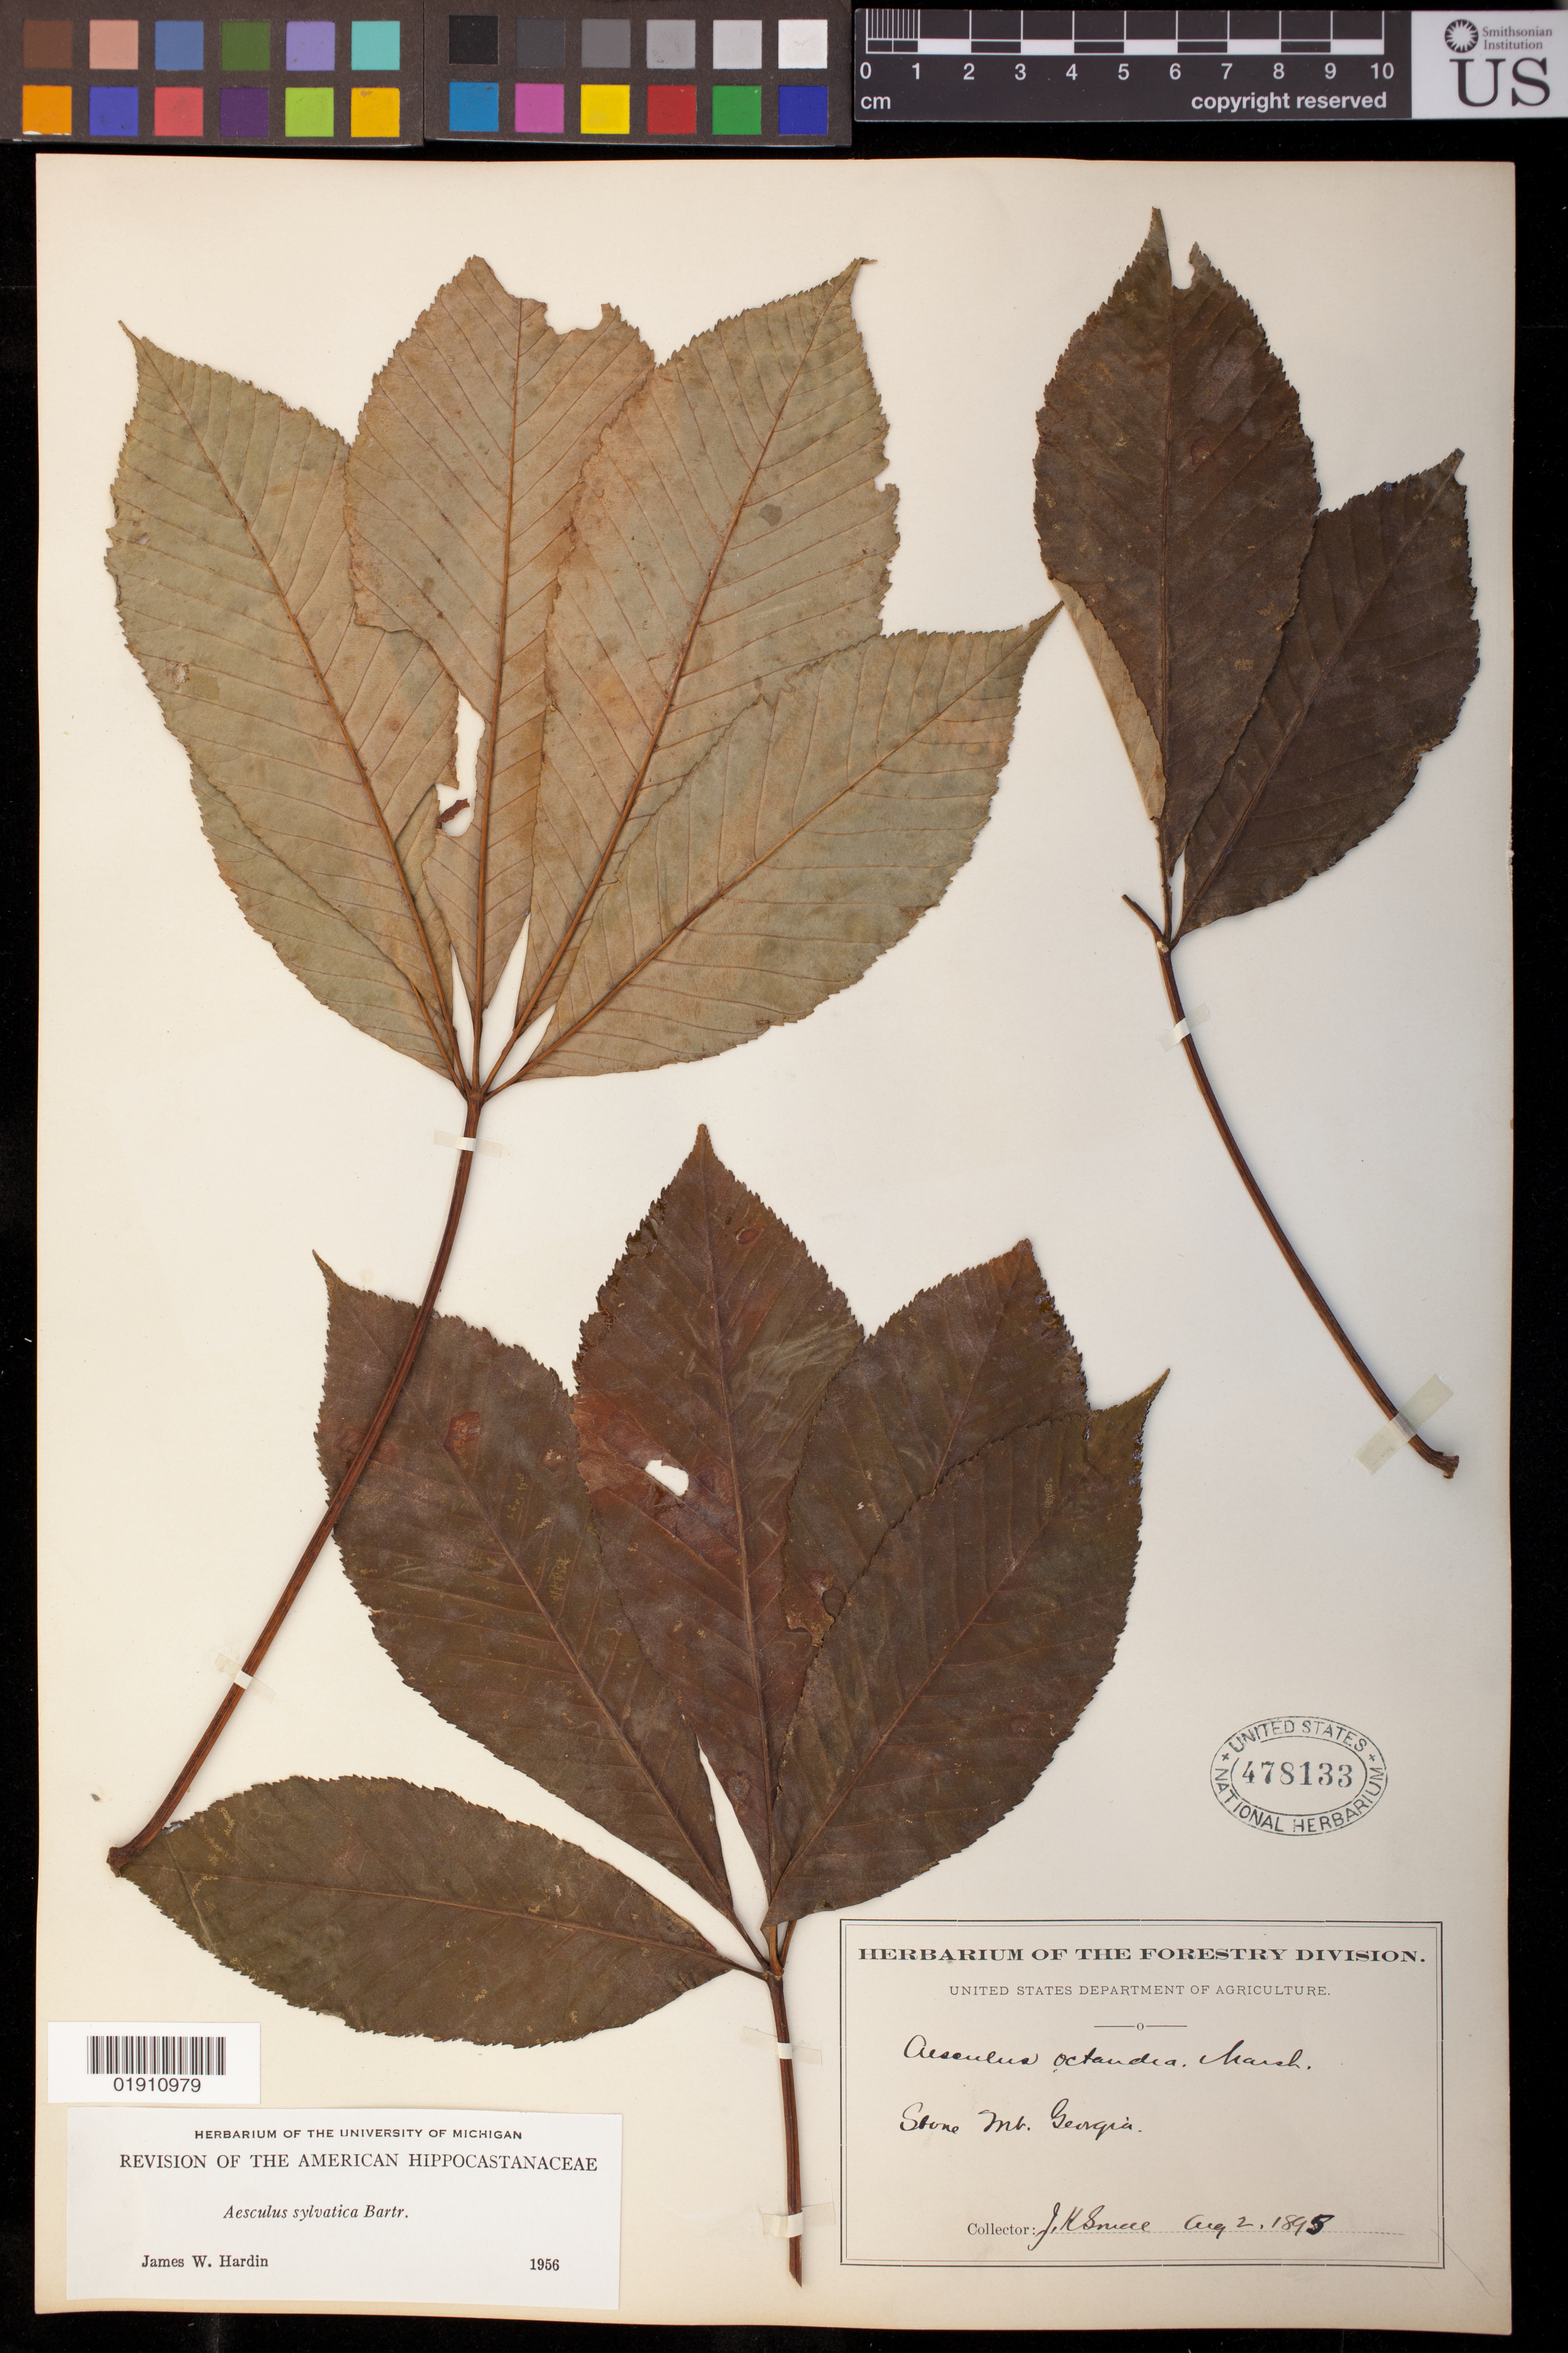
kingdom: Plantae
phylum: Tracheophyta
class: Magnoliopsida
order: Sapindales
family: Sapindaceae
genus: Aesculus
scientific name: Aesculus sylvatica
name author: W. Bartram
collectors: J. K. Small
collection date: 1895-08-02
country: United States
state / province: Georgia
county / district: DeKalb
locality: Stone Mt.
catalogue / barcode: US 478133